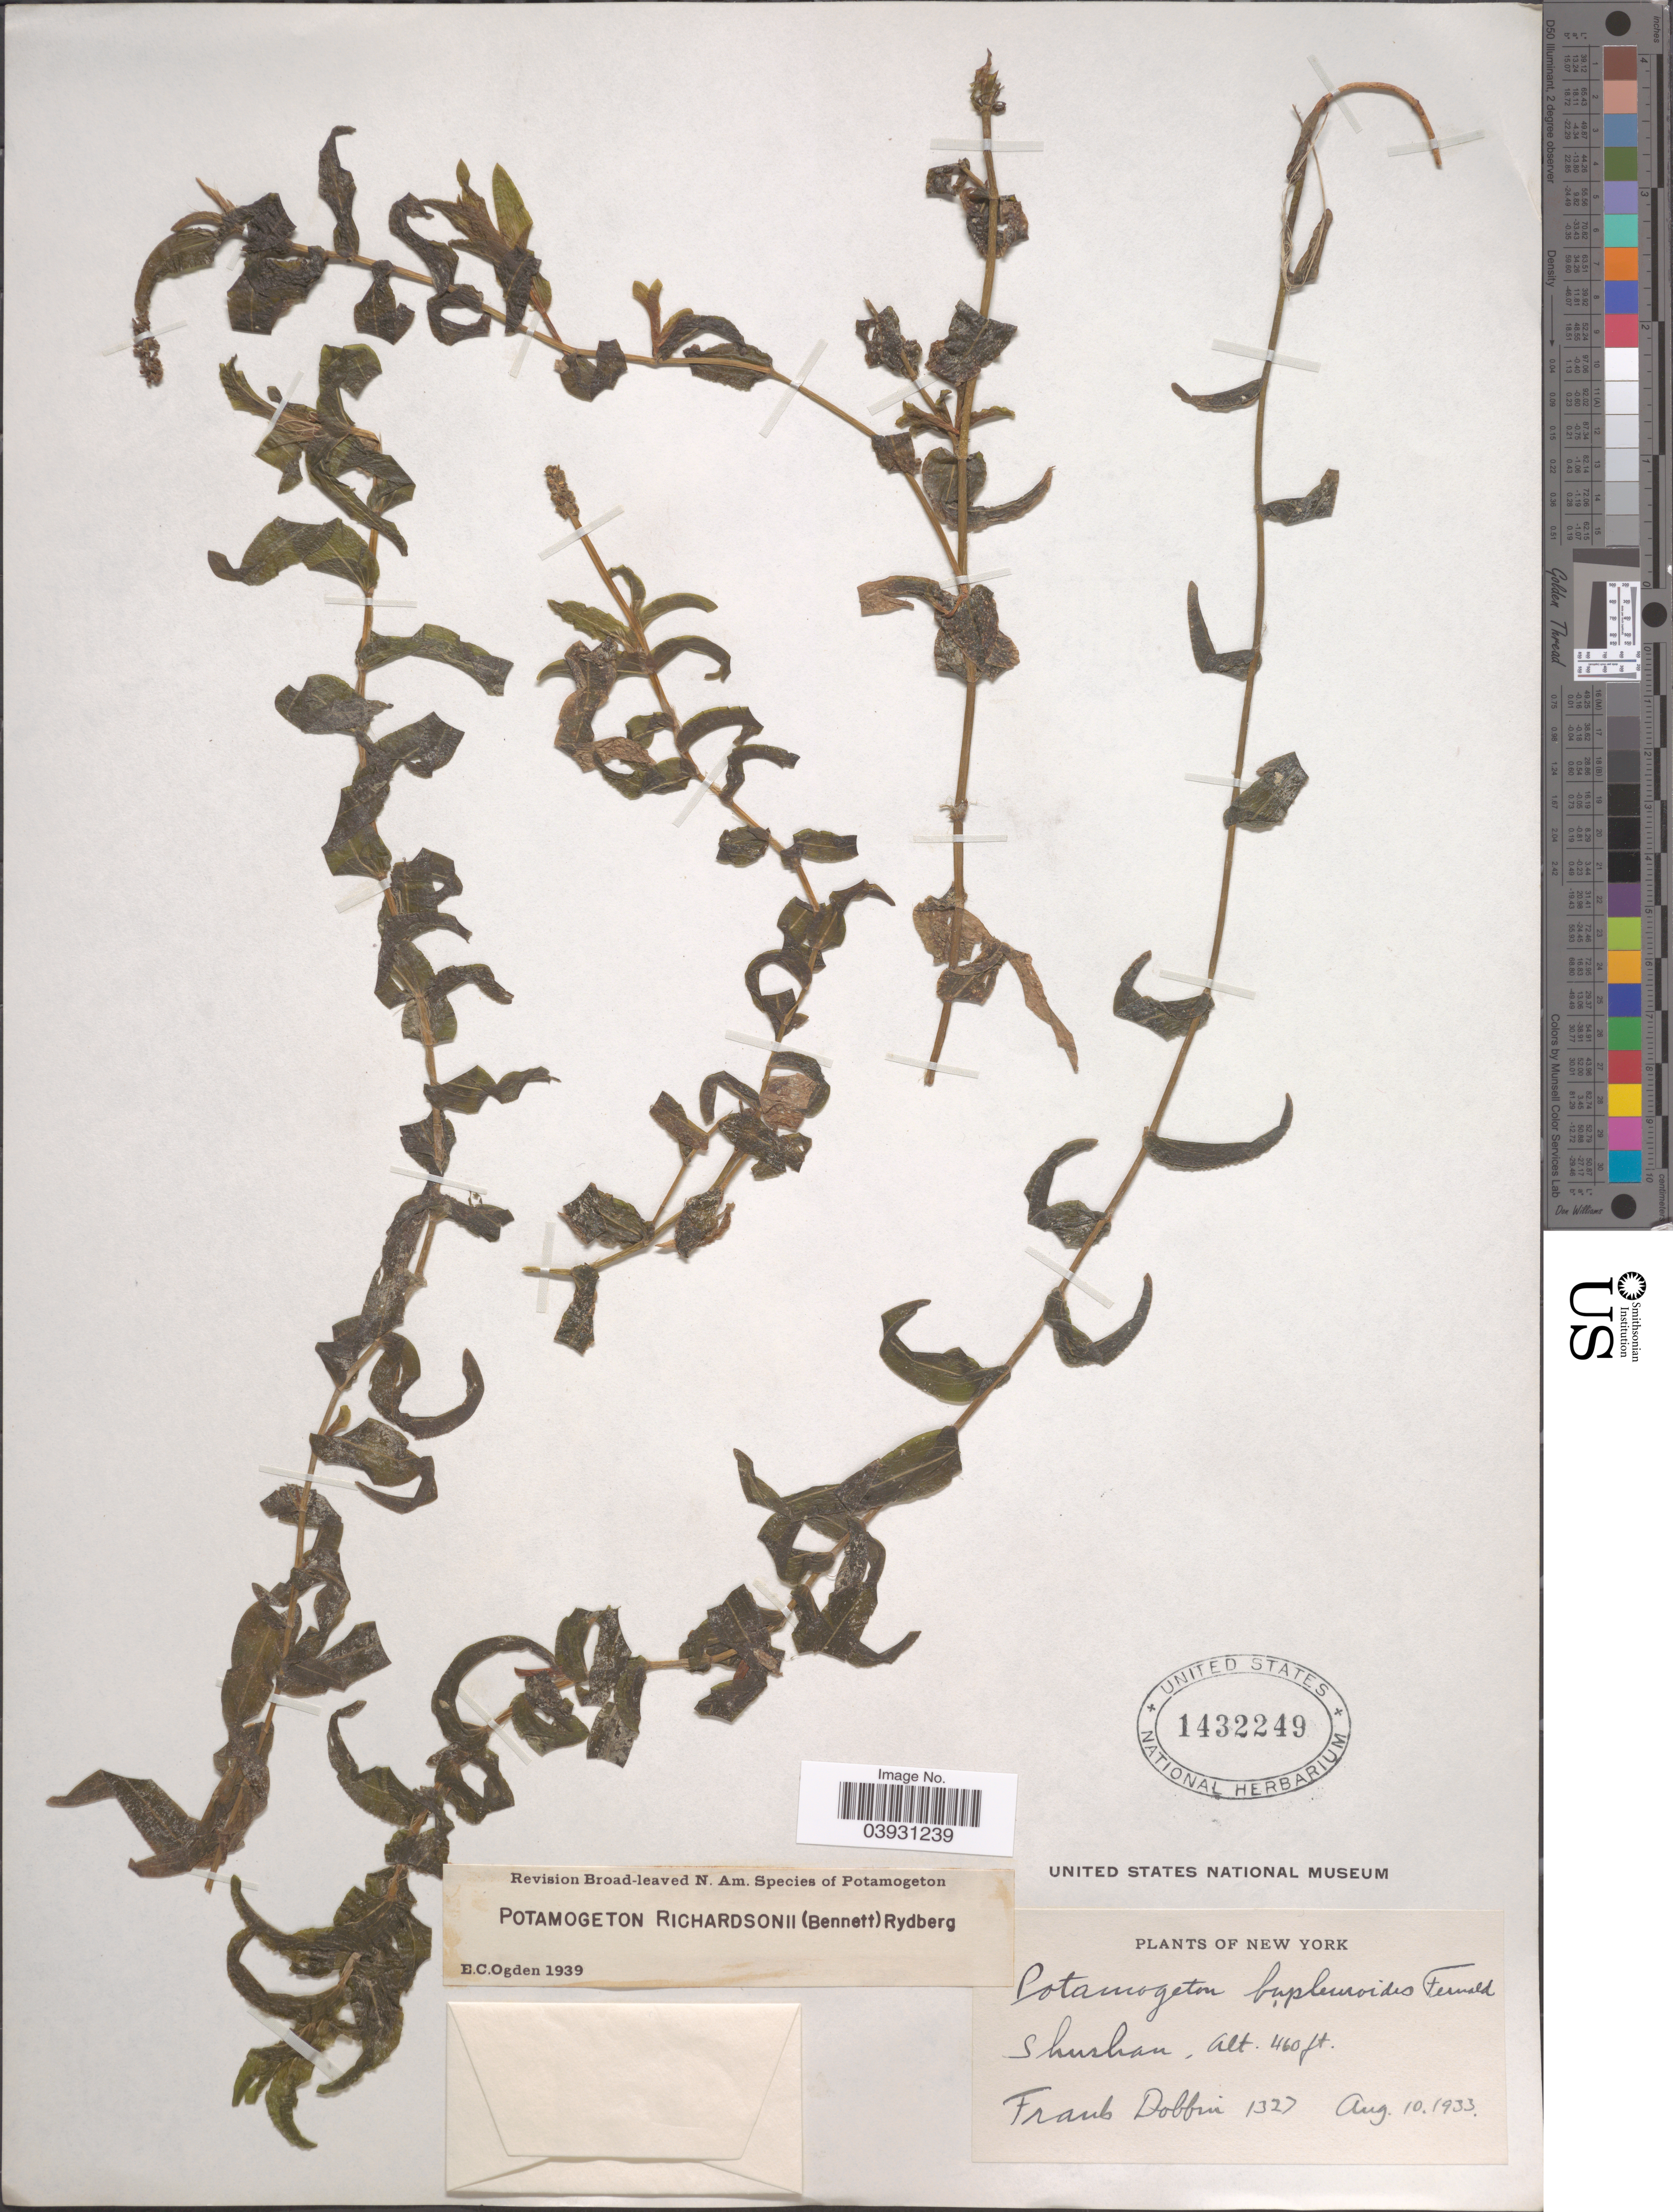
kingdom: Plantae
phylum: Tracheophyta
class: Liliopsida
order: Alismatales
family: Potamogetonaceae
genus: Potamogeton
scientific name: Potamogeton richardsonii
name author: (A.W. Benn.) Rydb.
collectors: F. Dobbin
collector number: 1327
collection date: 1933-08-10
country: United States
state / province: New York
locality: Shushan.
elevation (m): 140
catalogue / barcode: US 1432249